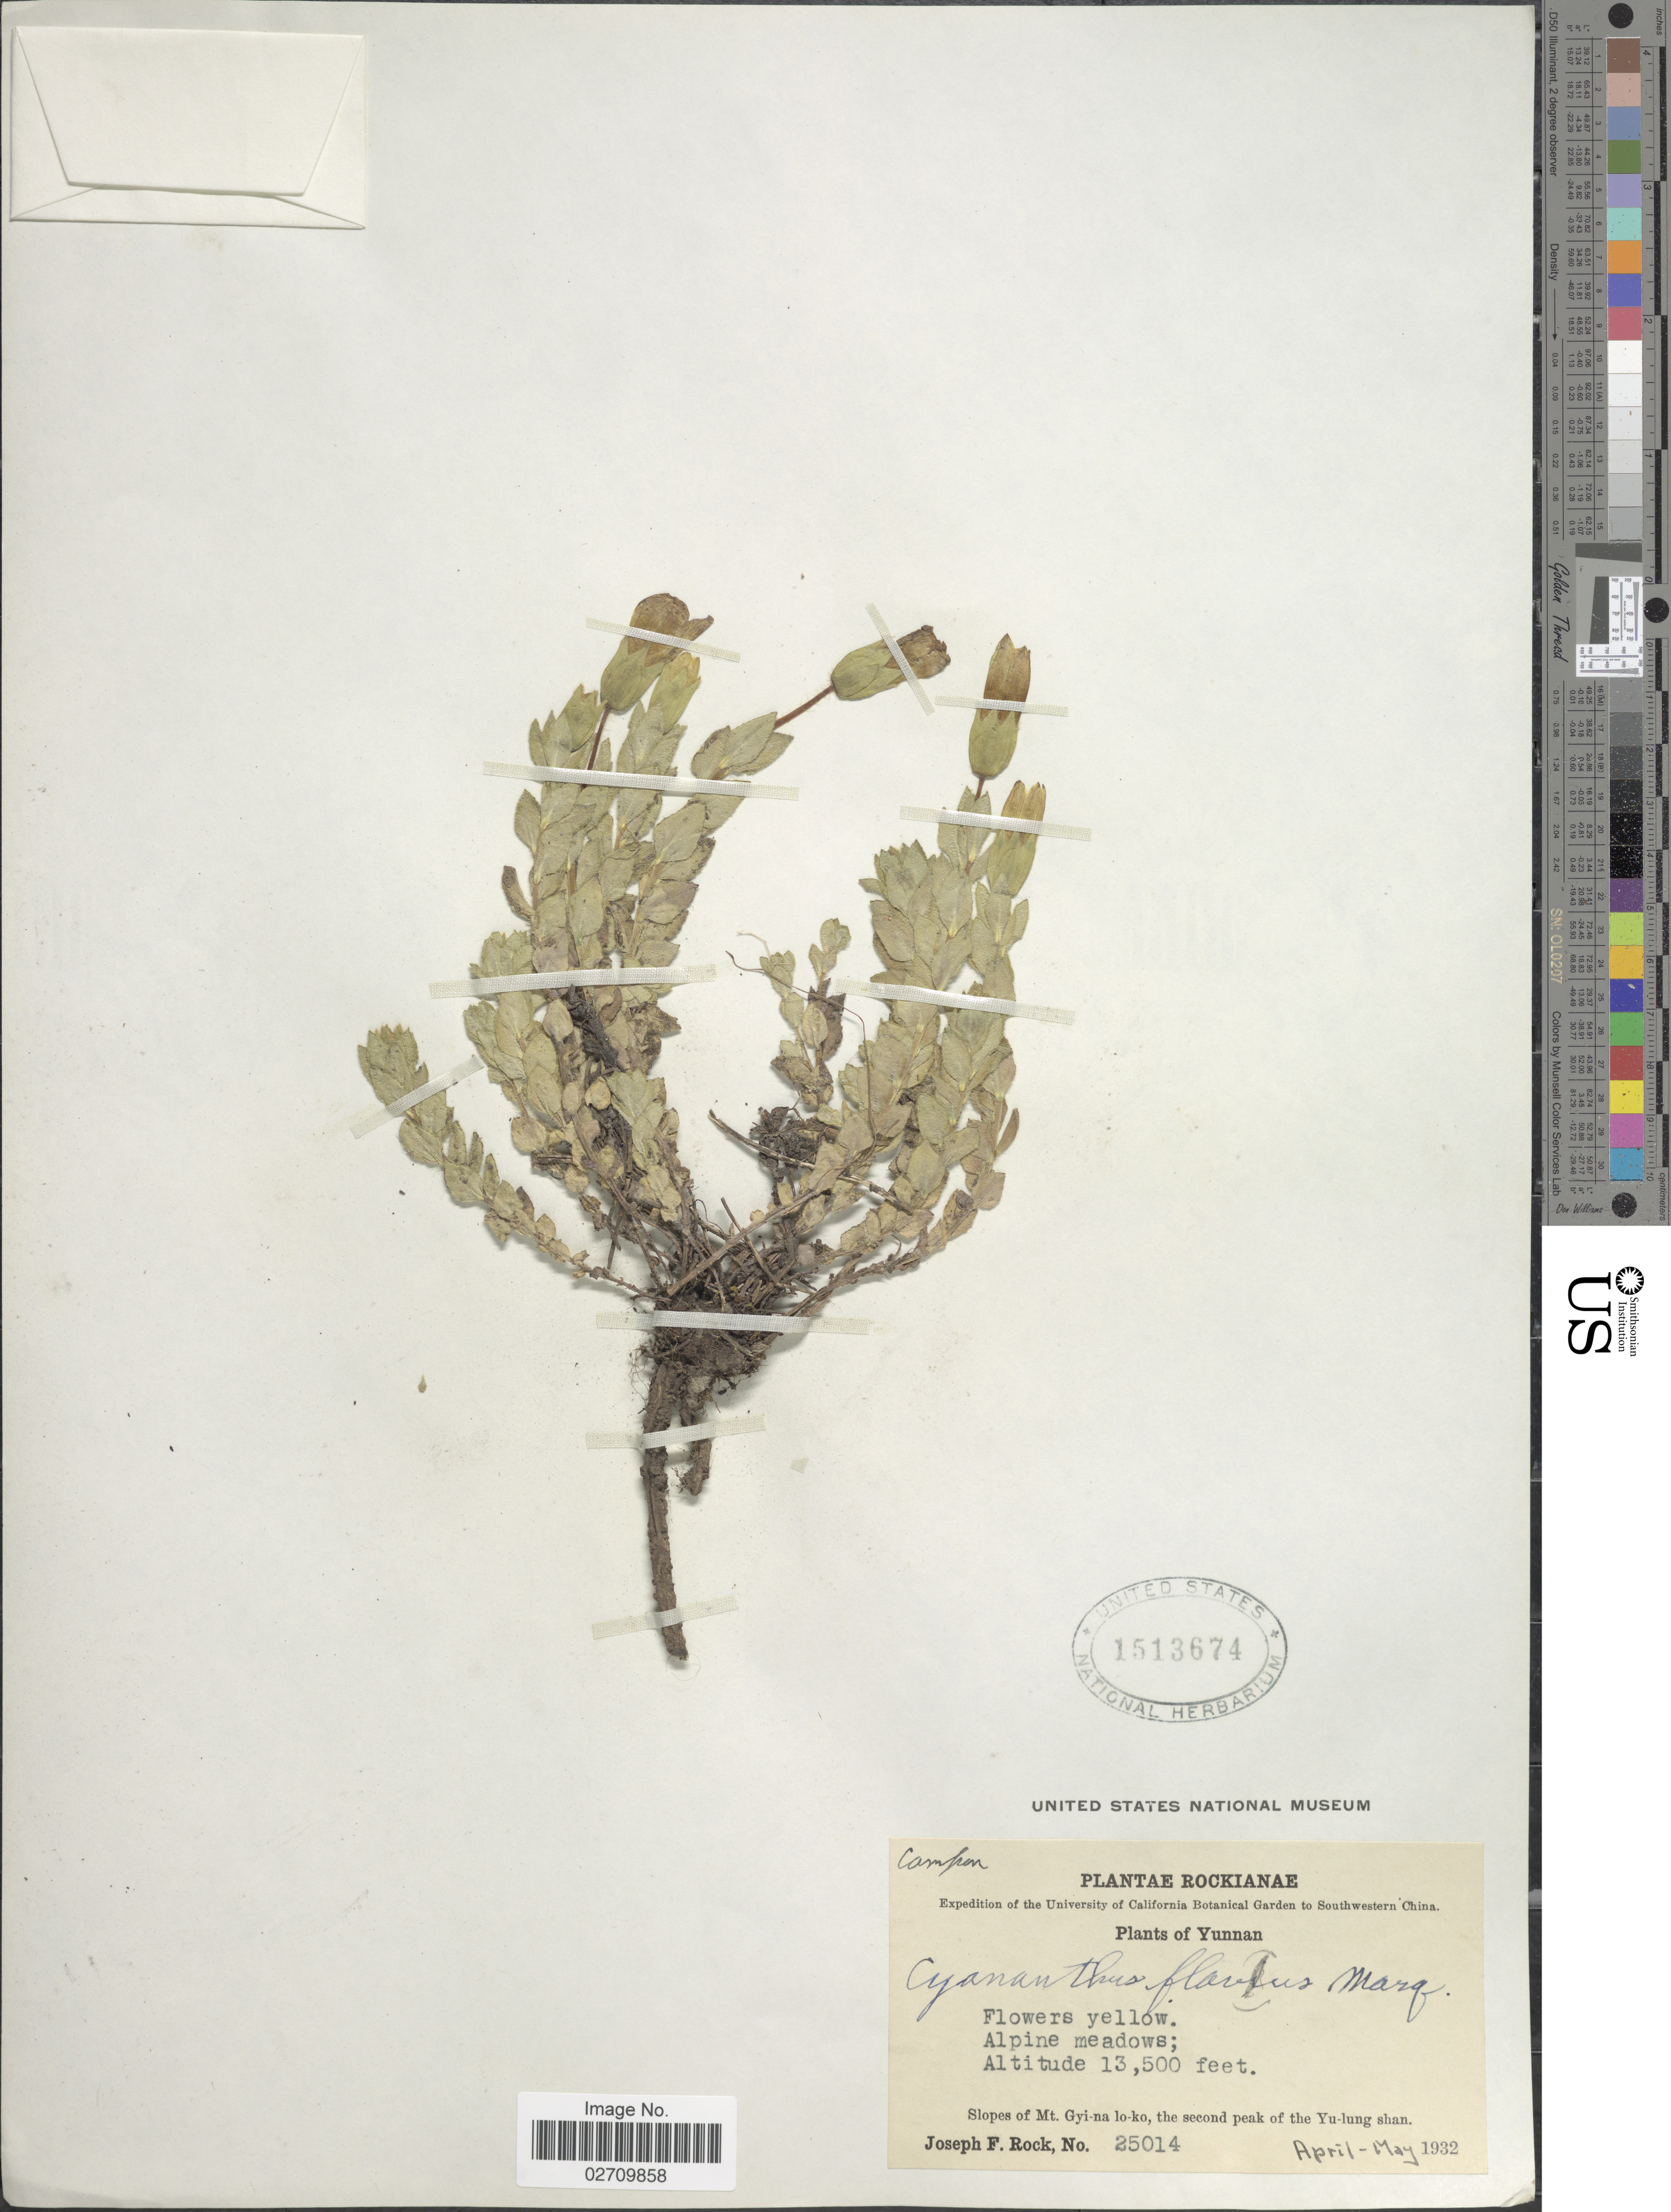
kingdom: Plantae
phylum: Tracheophyta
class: Magnoliopsida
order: Asterales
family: Campanulaceae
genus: Cyananthus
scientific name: Cyananthus flavus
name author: C. Marquand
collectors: J. F. Rock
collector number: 25014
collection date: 1932-04/1932-05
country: China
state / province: Yunnan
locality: Rockianae, Slopes of Mt. Gyi-na lo-ko, the second peak of the Yu-lung shan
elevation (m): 4115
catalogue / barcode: US 1513674